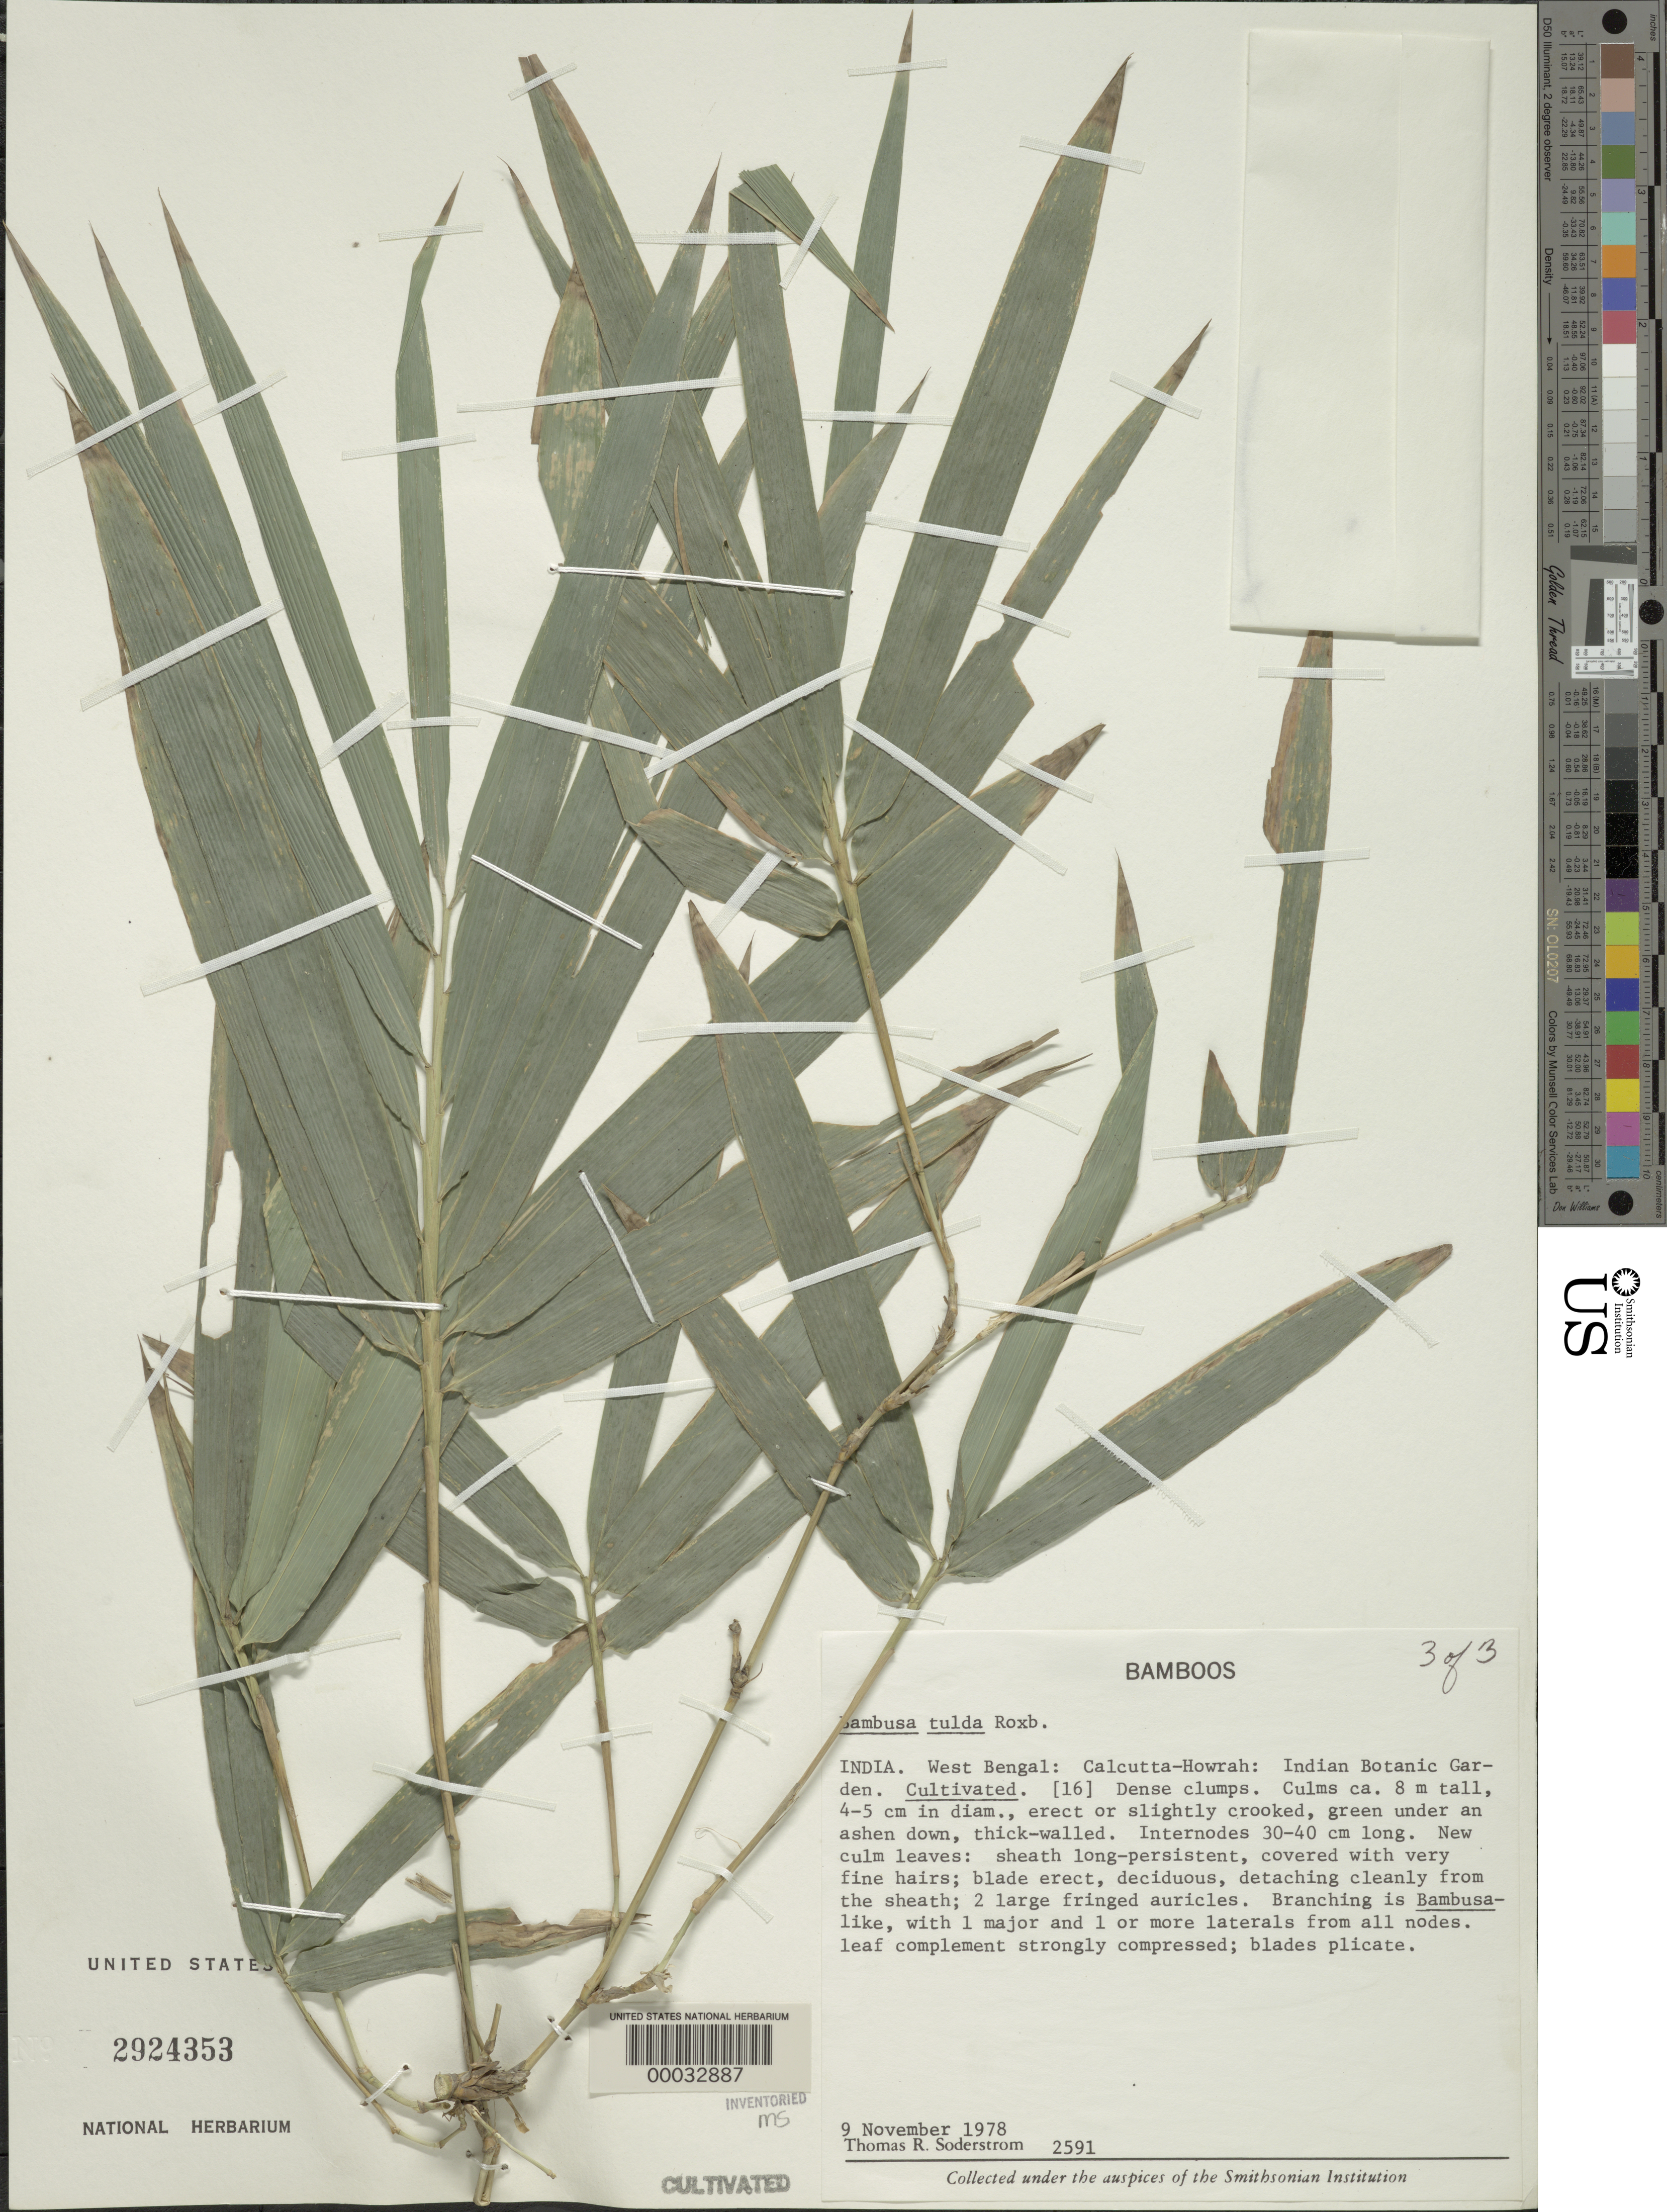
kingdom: Plantae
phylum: Tracheophyta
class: Liliopsida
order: Poales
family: Poaceae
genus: Bambusa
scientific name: Bambusa tulda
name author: Roxb.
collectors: T. R. Soderstrom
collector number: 2591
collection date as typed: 09 Nov 1978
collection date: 1978-11-09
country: India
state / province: West Bengal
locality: Indian botanical garden-calcutta, howrah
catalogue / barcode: US 2924353